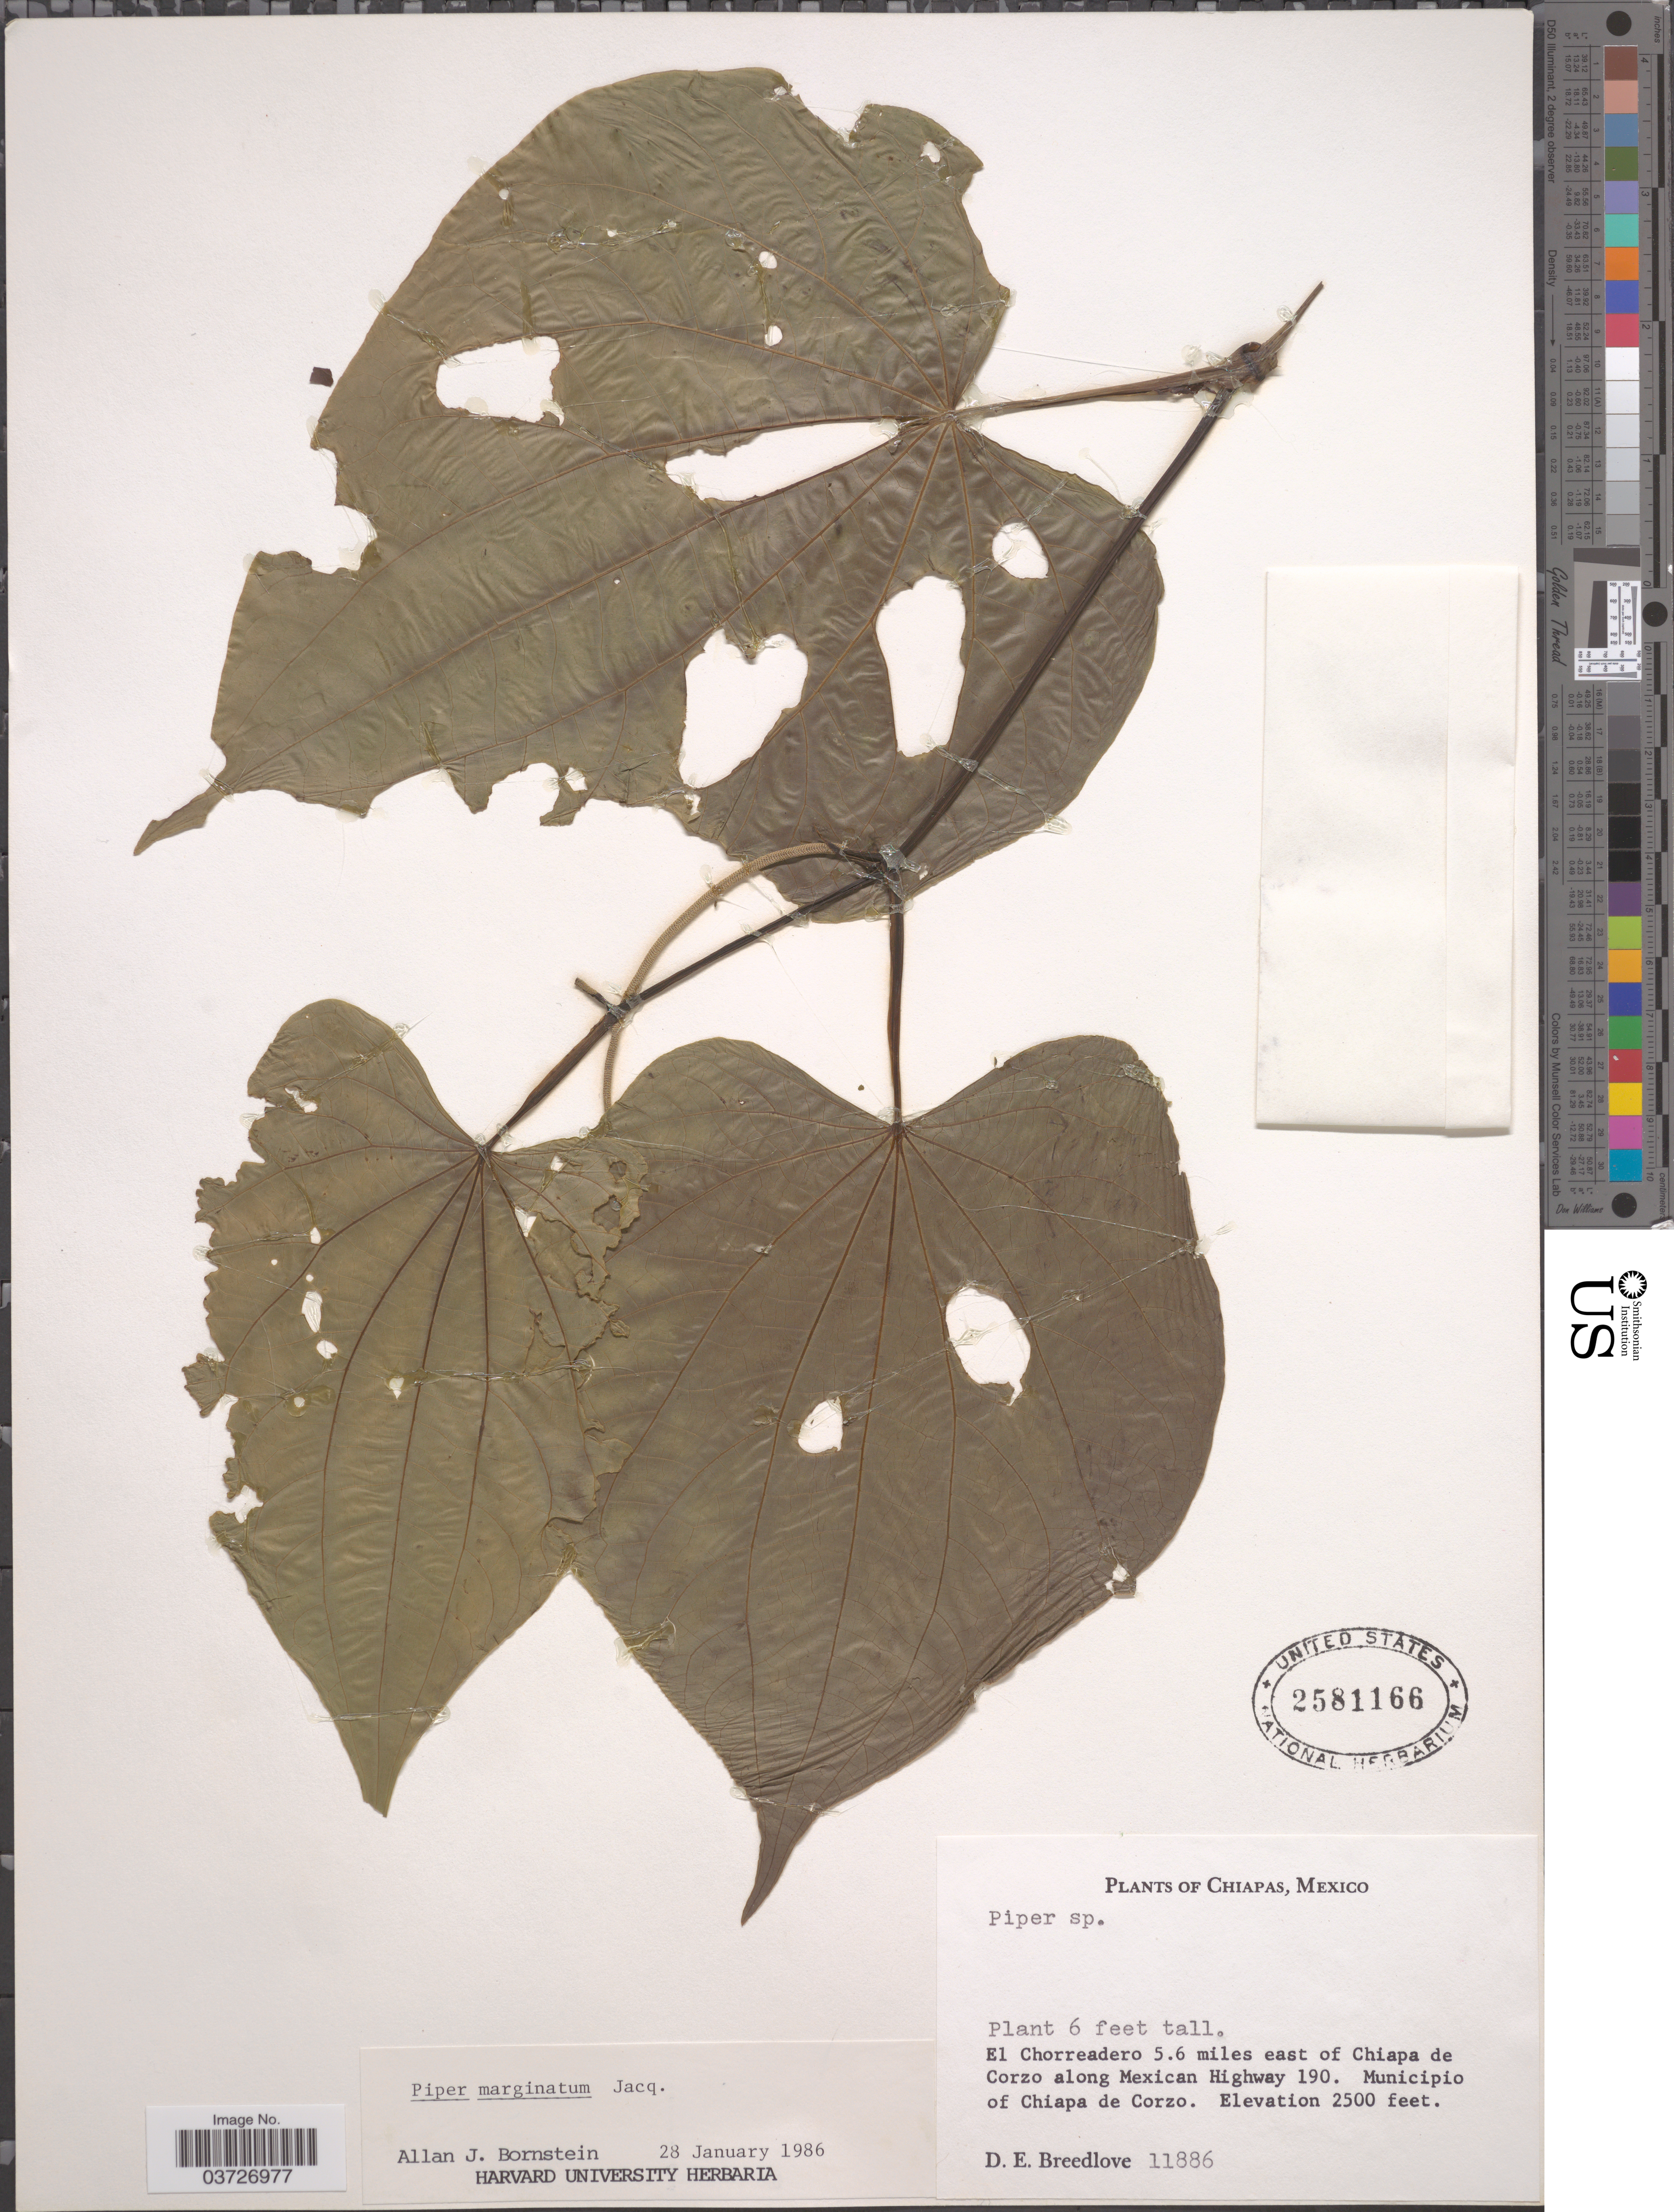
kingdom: Plantae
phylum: Tracheophyta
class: Magnoliopsida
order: Piperales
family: Piperaceae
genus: Piper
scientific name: Piper marginatum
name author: Jacq.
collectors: D. E. Breedlove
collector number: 11886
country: Mexico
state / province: Chiapas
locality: El Chorreadero 5.6 miles east of Chiapa de Corzo along Mexican Highway 190. Municipio of Chiapa of Corzo.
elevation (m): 762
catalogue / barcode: US 2581166